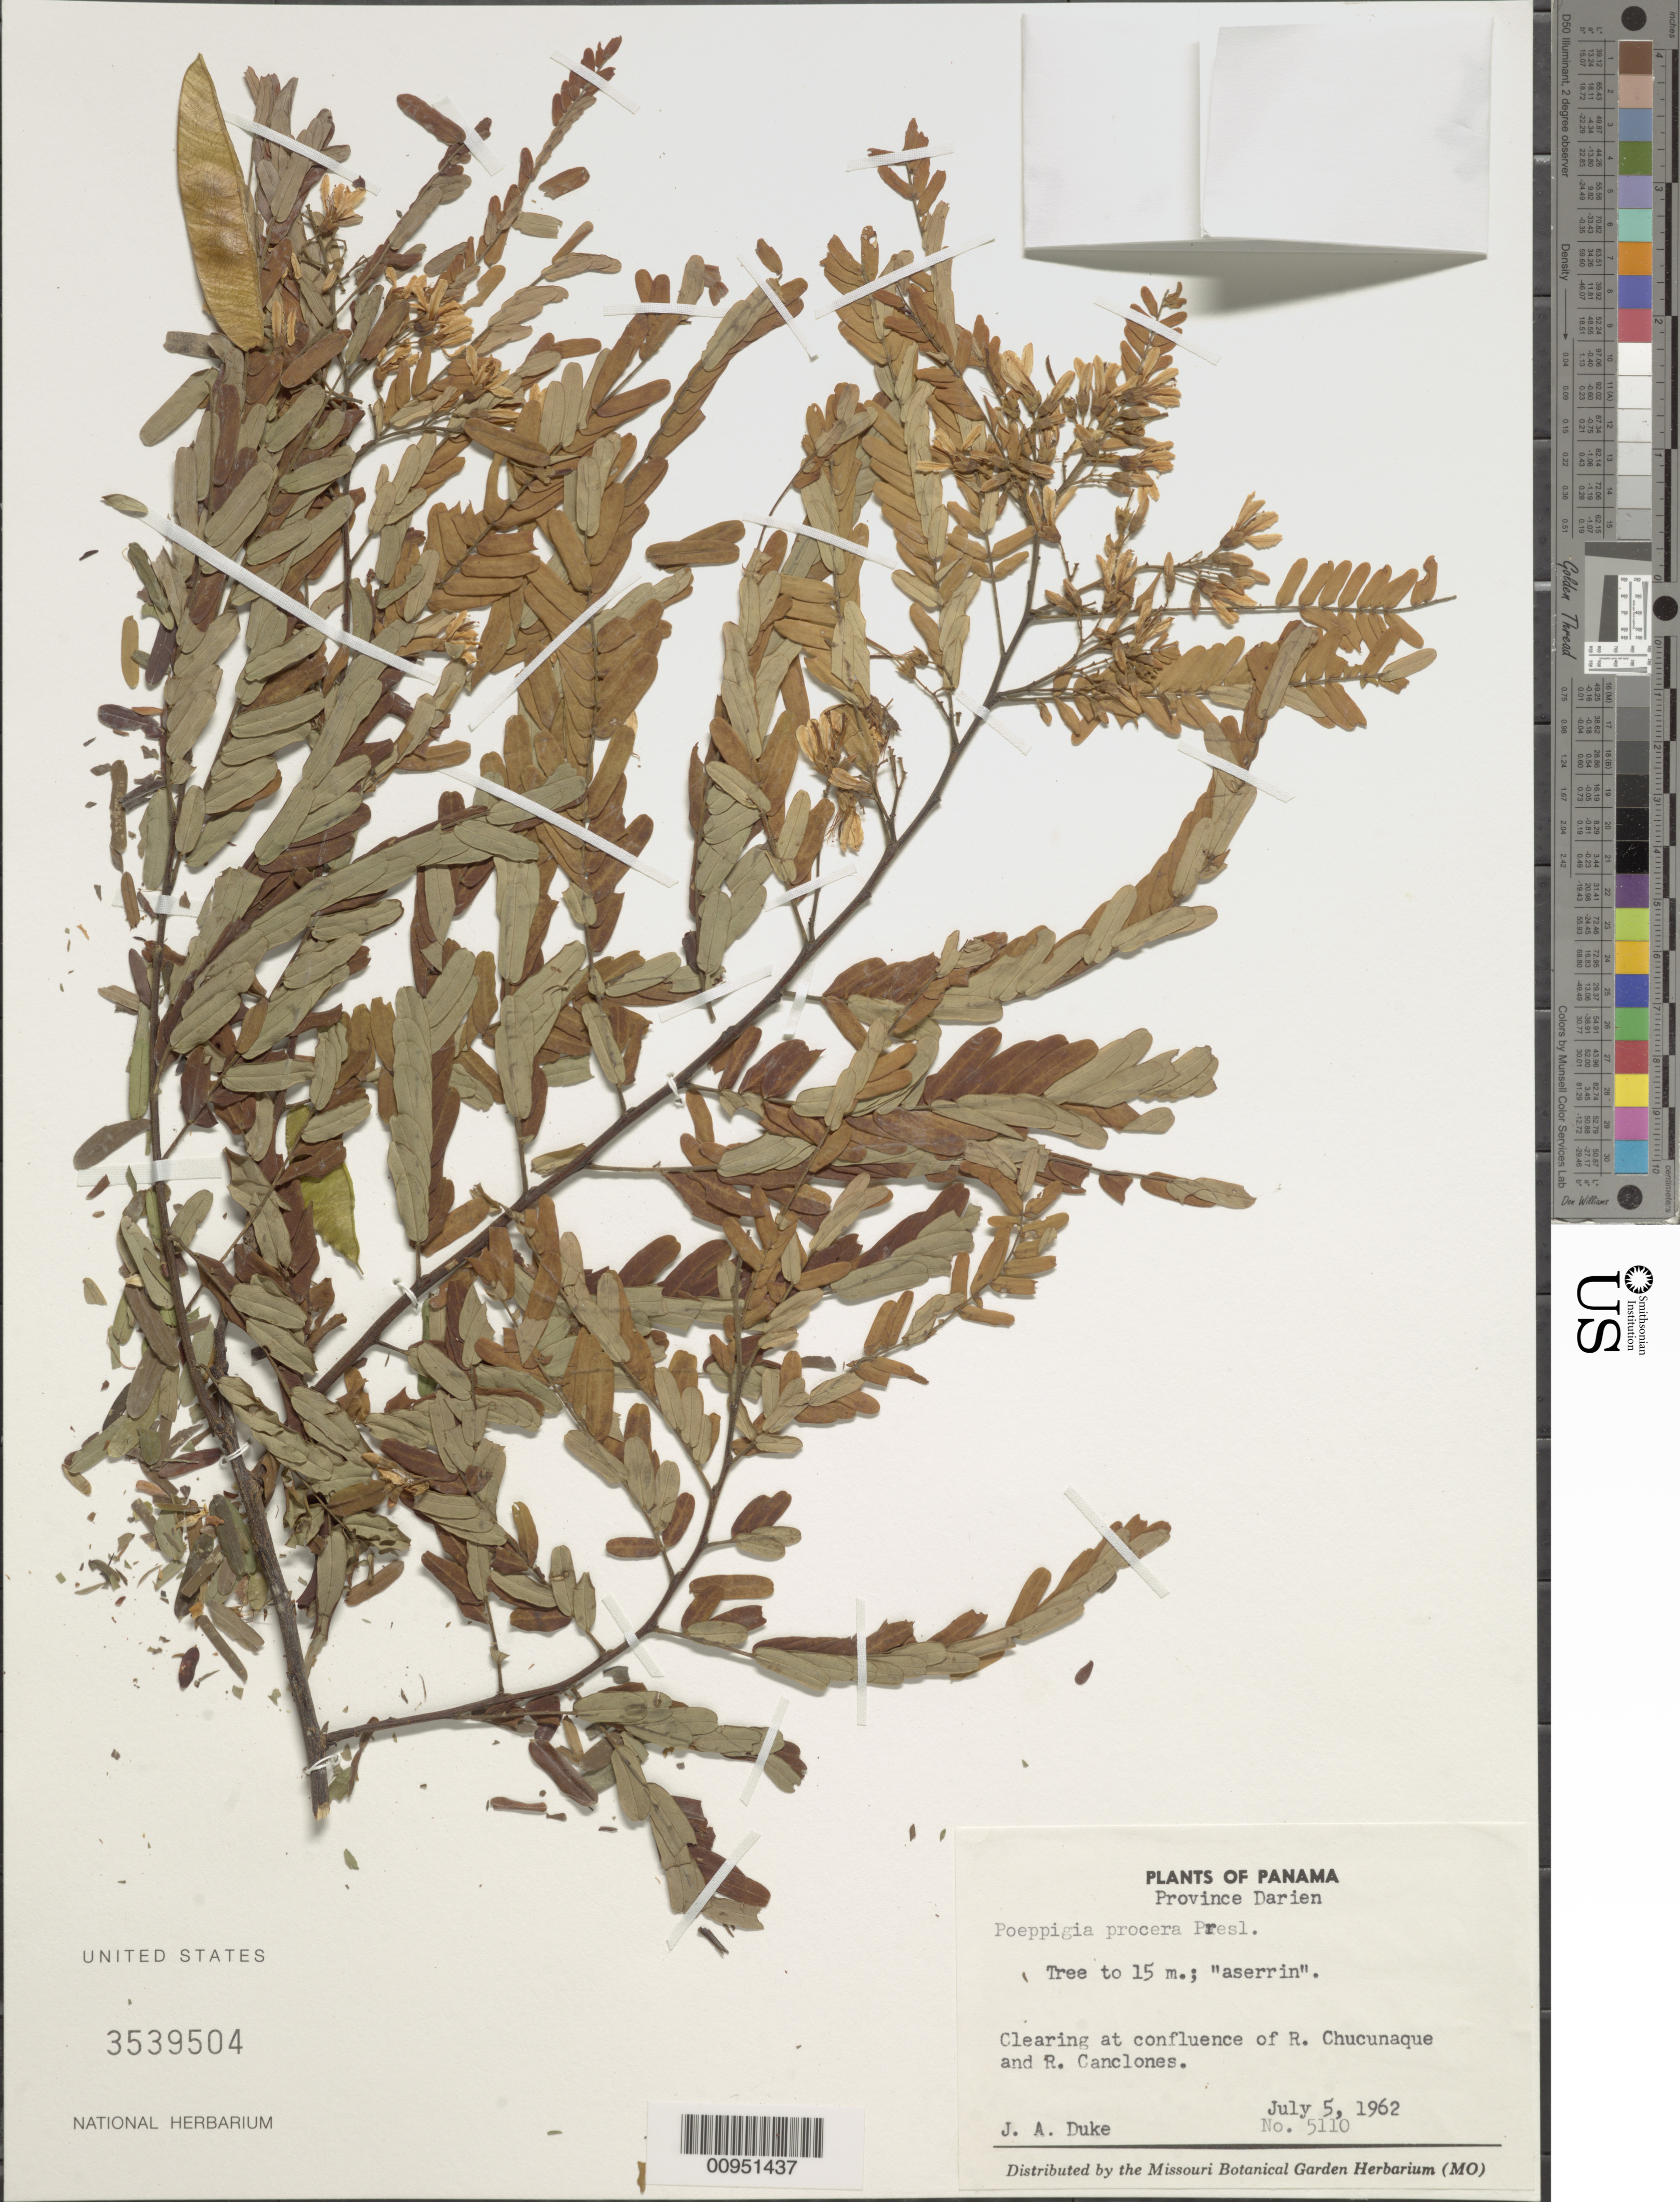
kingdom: Plantae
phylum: Tracheophyta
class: Magnoliopsida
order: Fabales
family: Fabaceae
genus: Poeppigia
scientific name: Poeppigia procera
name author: C. Presl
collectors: J. A. Duke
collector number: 5110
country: Panama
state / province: Darién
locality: Confluence of Rio Chucunaque and Rio Canclones.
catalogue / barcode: US 3539504